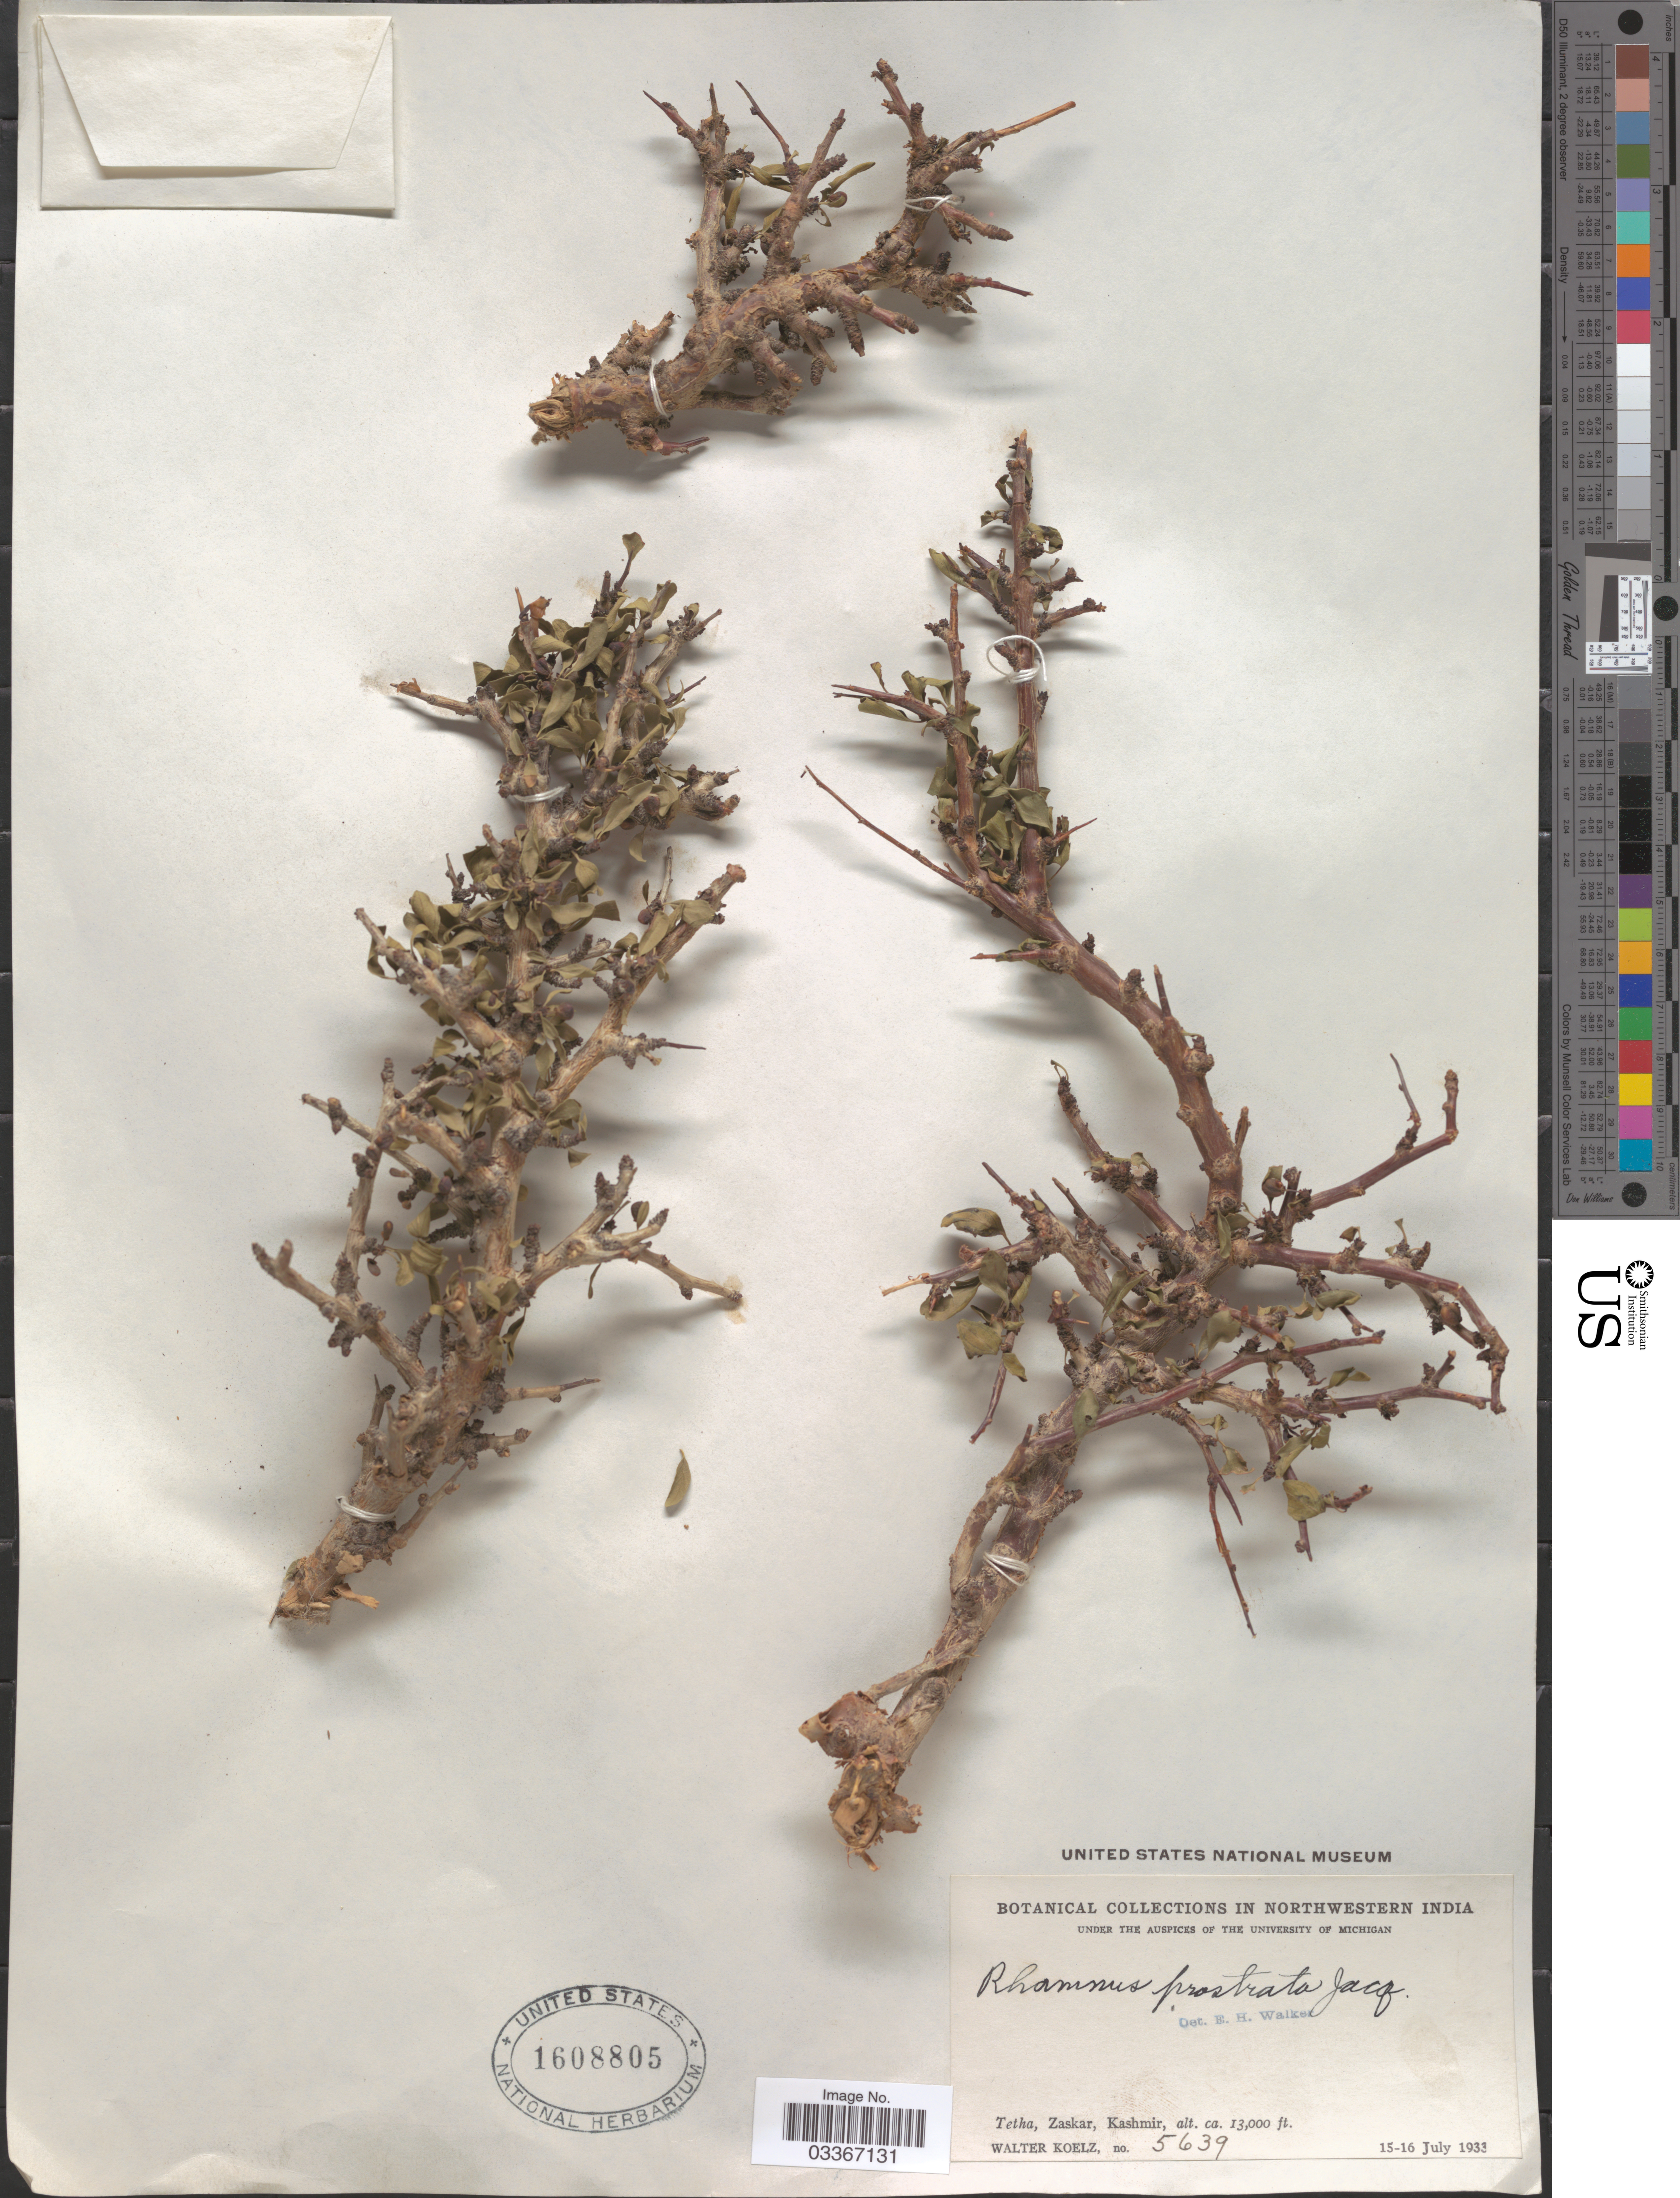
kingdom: Plantae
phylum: Tracheophyta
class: Magnoliopsida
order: Rosales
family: Rhamnaceae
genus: Rhamnus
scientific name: Rhamnus prostrata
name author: Jacq.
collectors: W. N. Koelz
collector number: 5693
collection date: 1933-07-15/1933-07-16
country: India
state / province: Jammu and Kashmir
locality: Northwestern India. Tetha, Zaskar, Kasmir.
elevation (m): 3962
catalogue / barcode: US 1608805